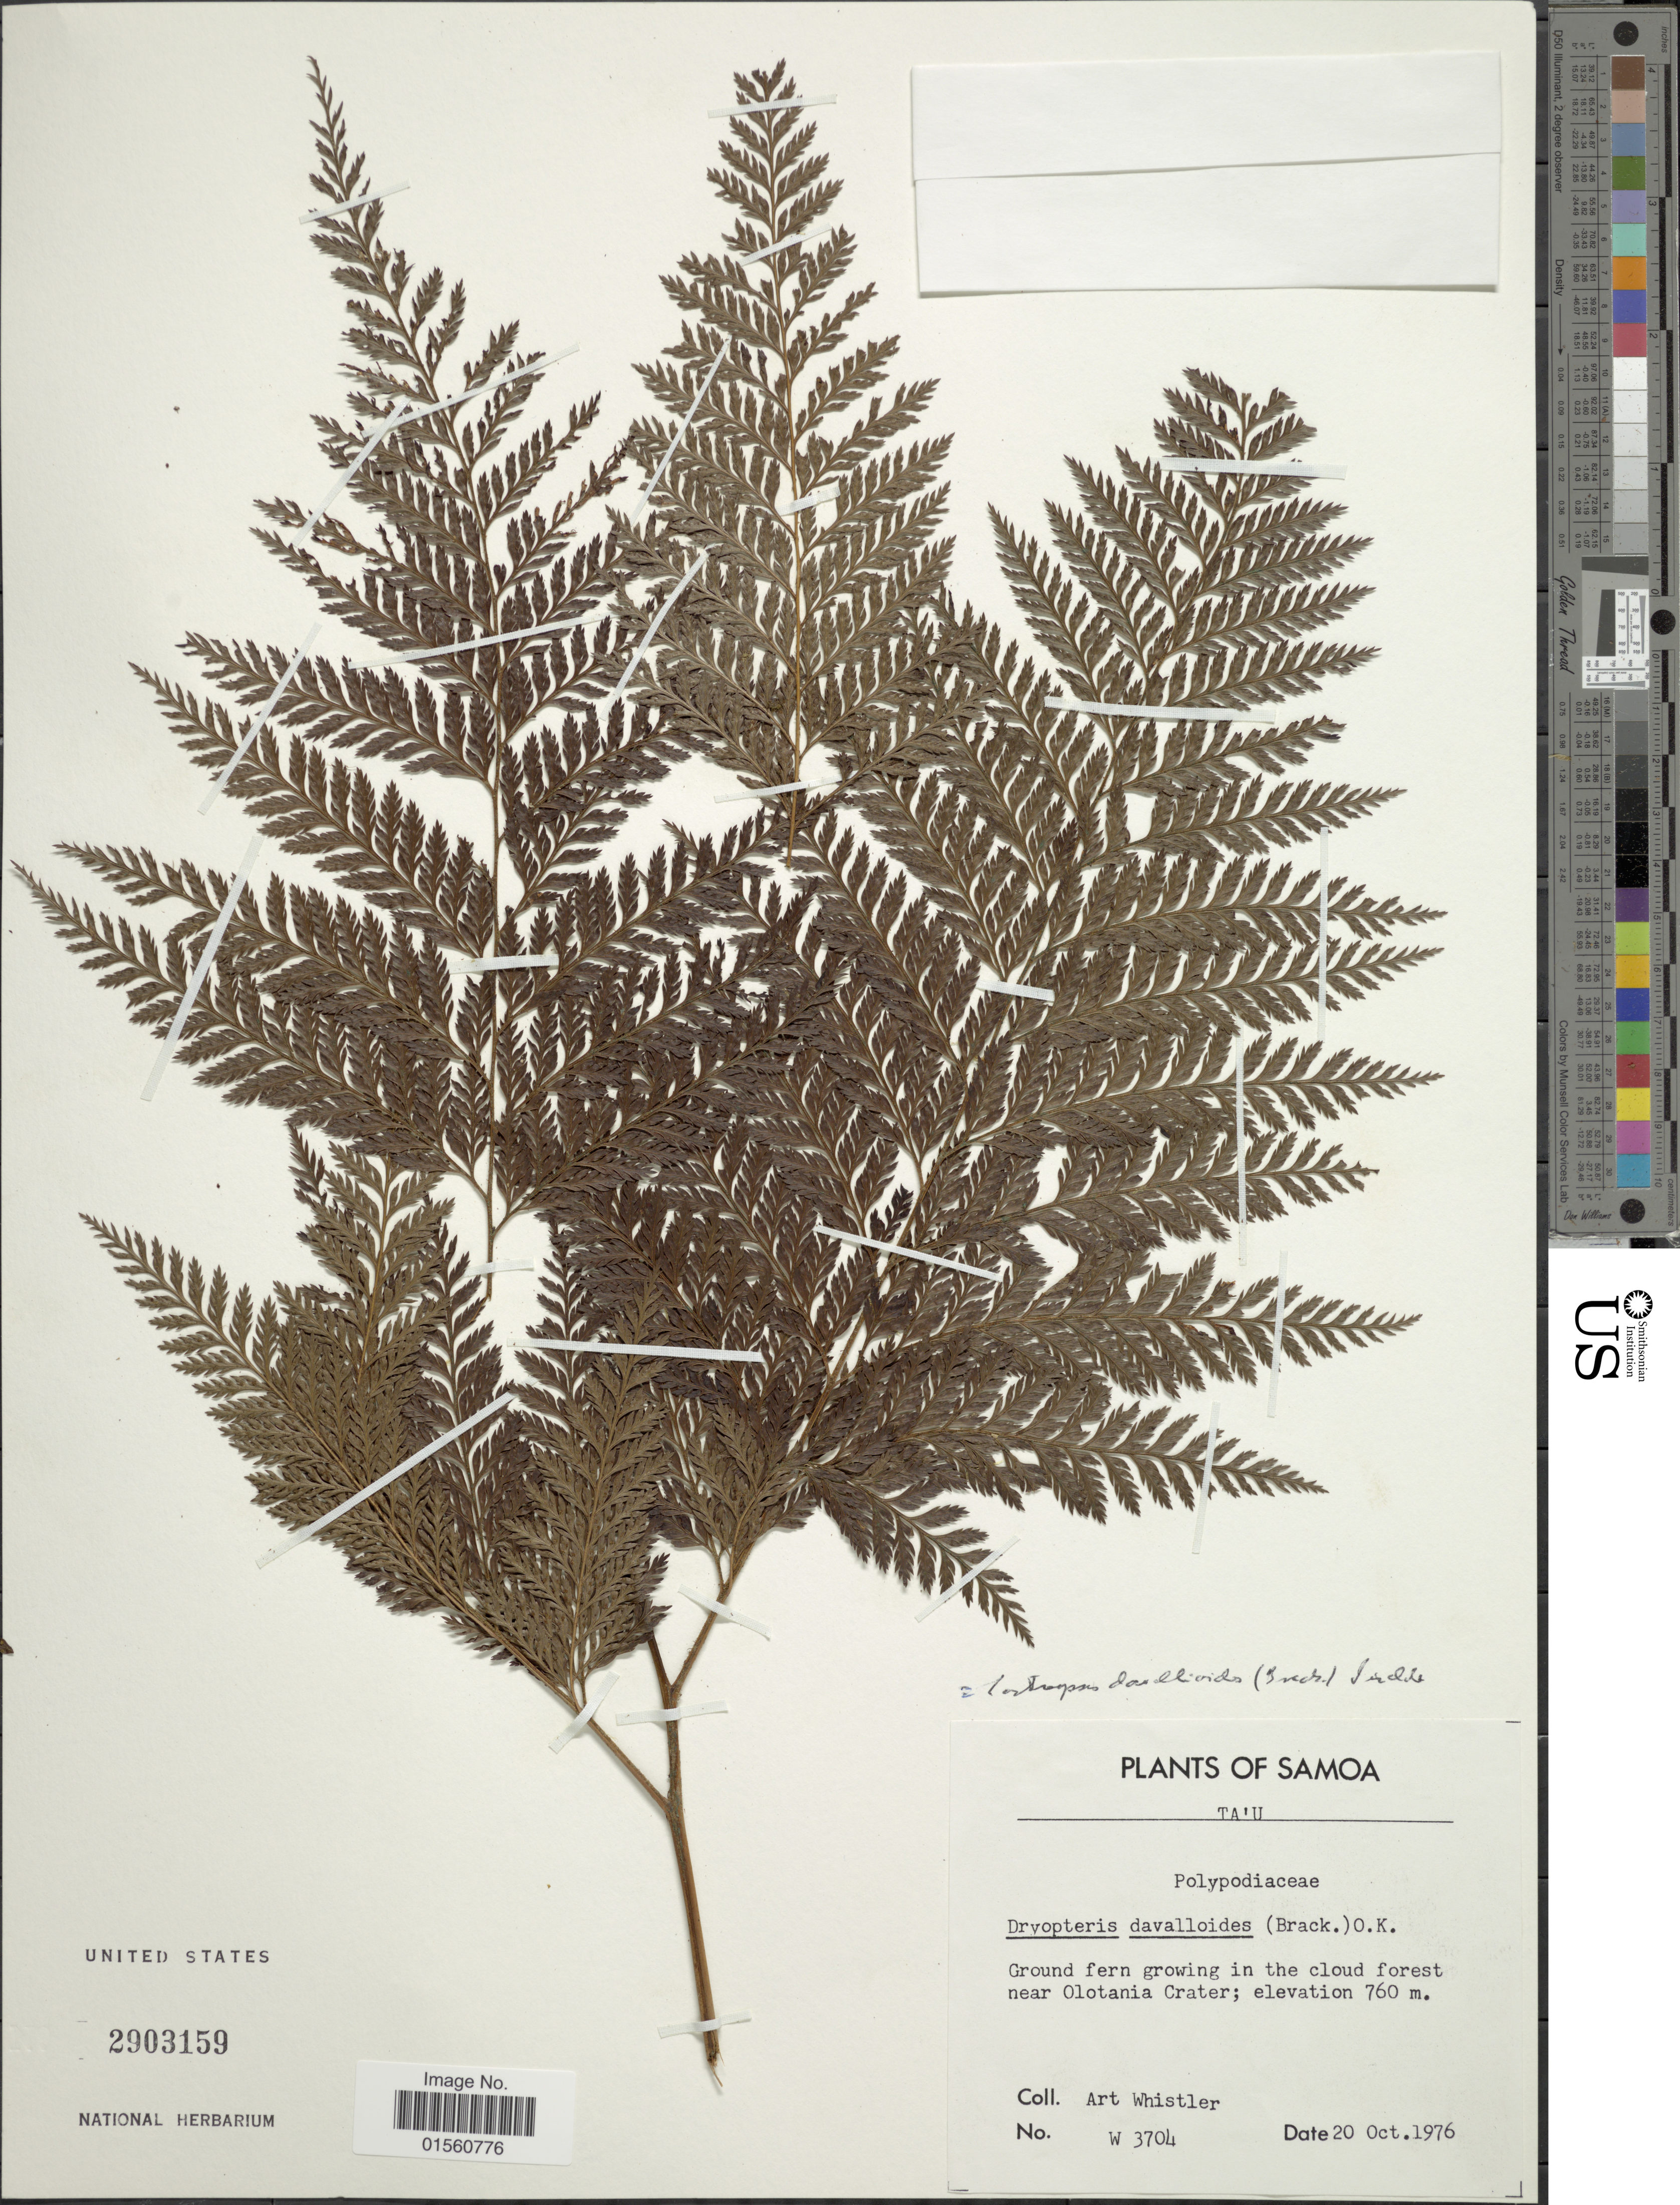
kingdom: Plantae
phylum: Tracheophyta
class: Polypodiopsida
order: Polypodiales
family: Dryopteridaceae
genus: Lastreopsis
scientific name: Lastreopsis davallioides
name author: (Brack.) Tindale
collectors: A. Whistler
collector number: W 3704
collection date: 1976-10-20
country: American Samoa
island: Ta'u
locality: Ground fern growing in the cloud forest near Olotania Crater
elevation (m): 760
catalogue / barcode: US 2903159